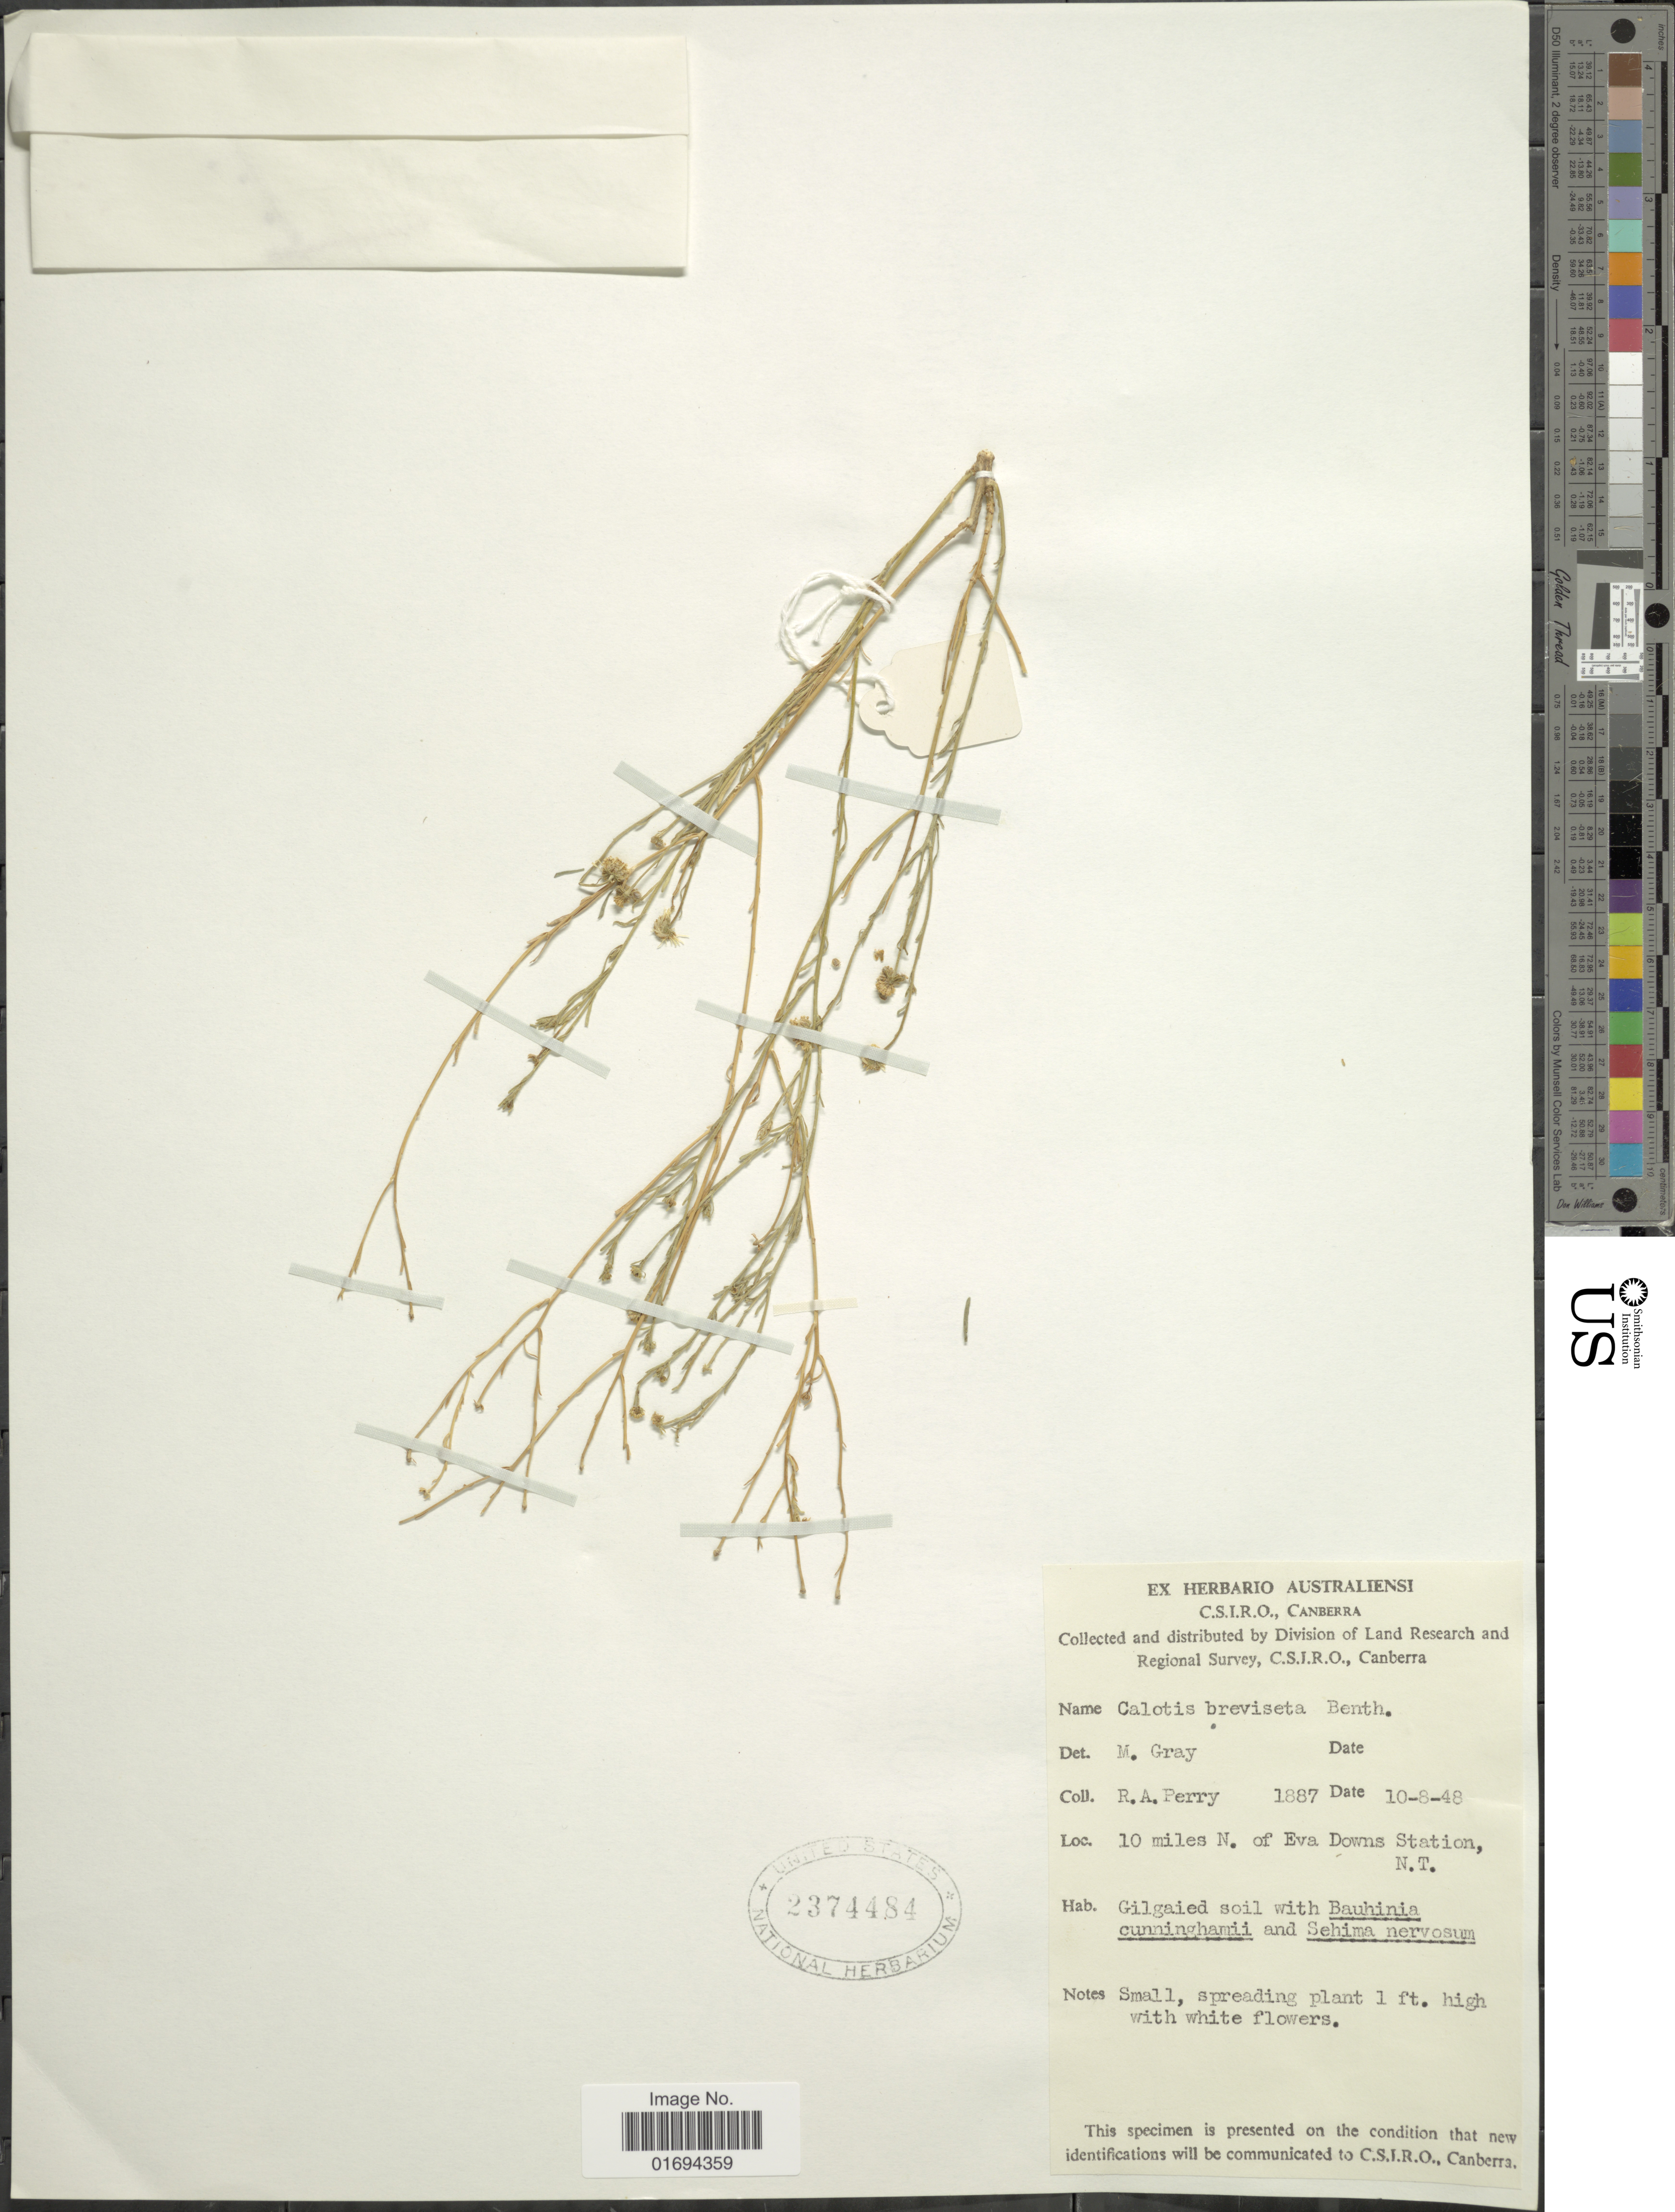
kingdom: Plantae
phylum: Tracheophyta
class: Magnoliopsida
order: Asterales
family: Asteraceae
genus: Calotis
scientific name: Calotis breviseta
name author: Benth.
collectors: Perry, R. A.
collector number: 1887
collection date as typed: Transcribed d/m/y: 10/8/48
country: Canada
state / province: Northwest Territories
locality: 10 miles N. of Eva Downs Station, N. T.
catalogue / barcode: US 2374484